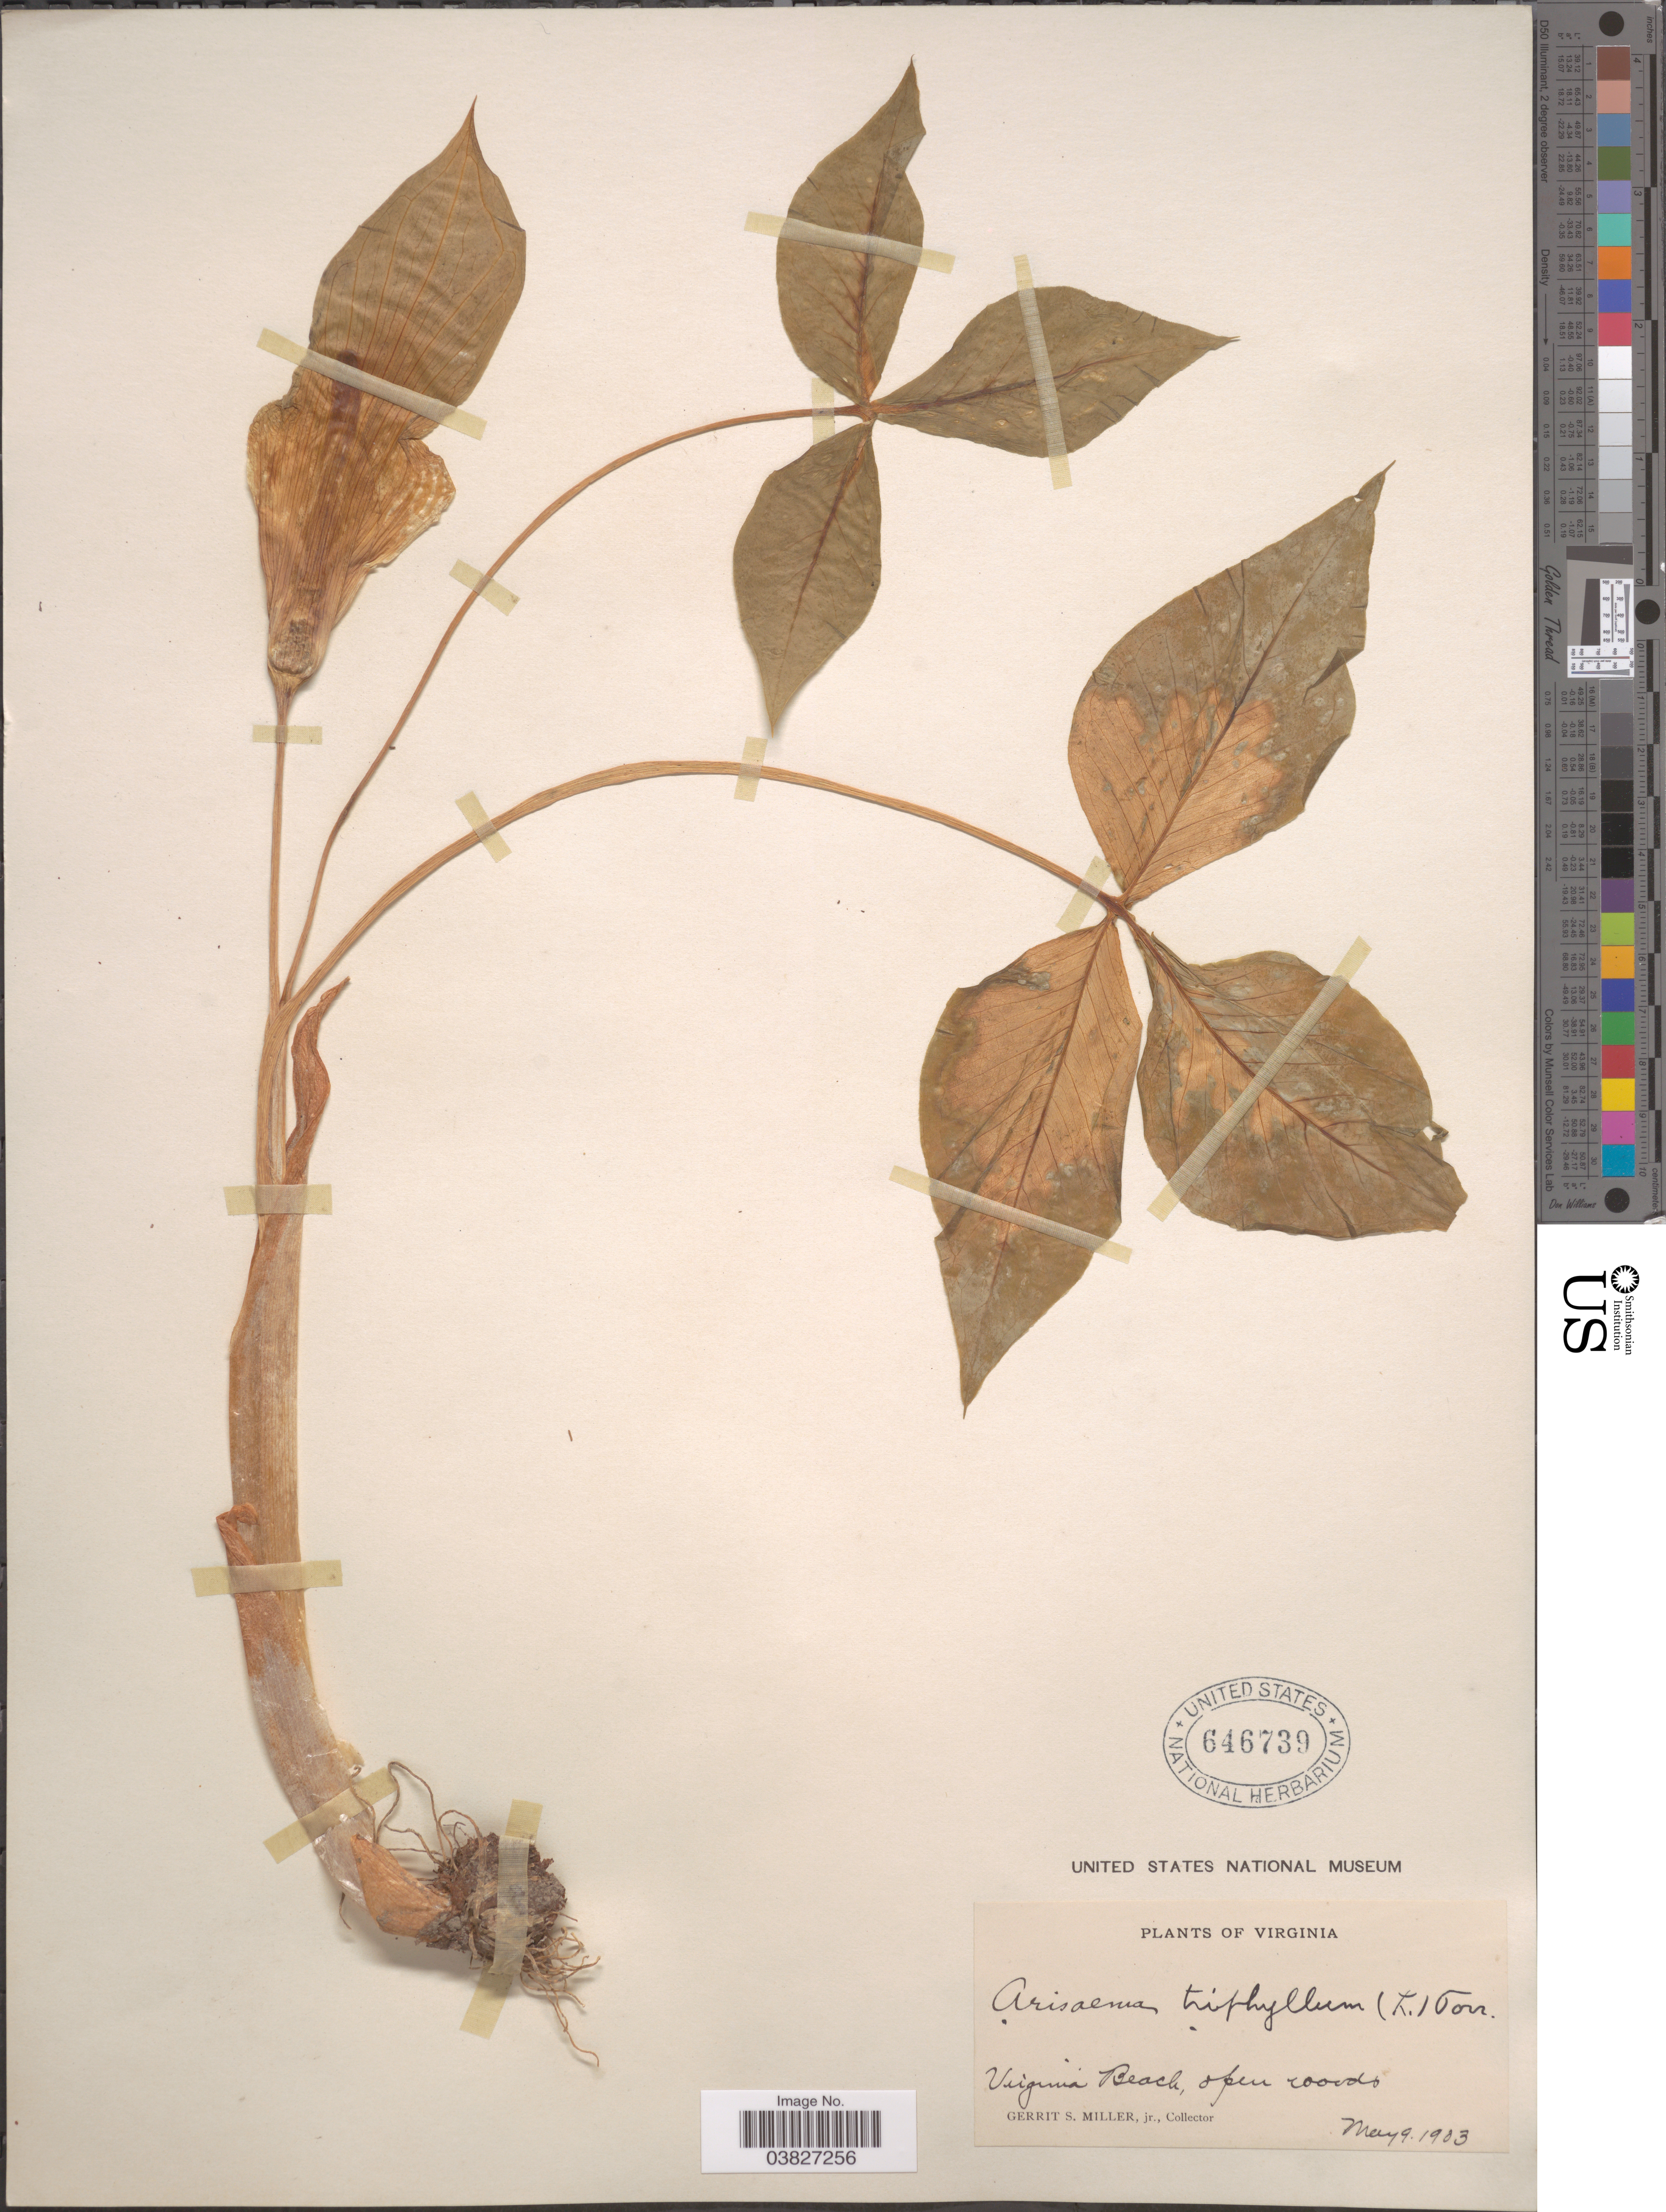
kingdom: Plantae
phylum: Tracheophyta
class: Liliopsida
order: Alismatales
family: Araceae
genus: Arisaema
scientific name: Arisaema triphyllum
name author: (L.) Schott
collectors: G. S. Miller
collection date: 1903-05-09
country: United States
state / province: Virginia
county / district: City of Virginia Beach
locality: Virginia Beach.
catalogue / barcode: US 646739